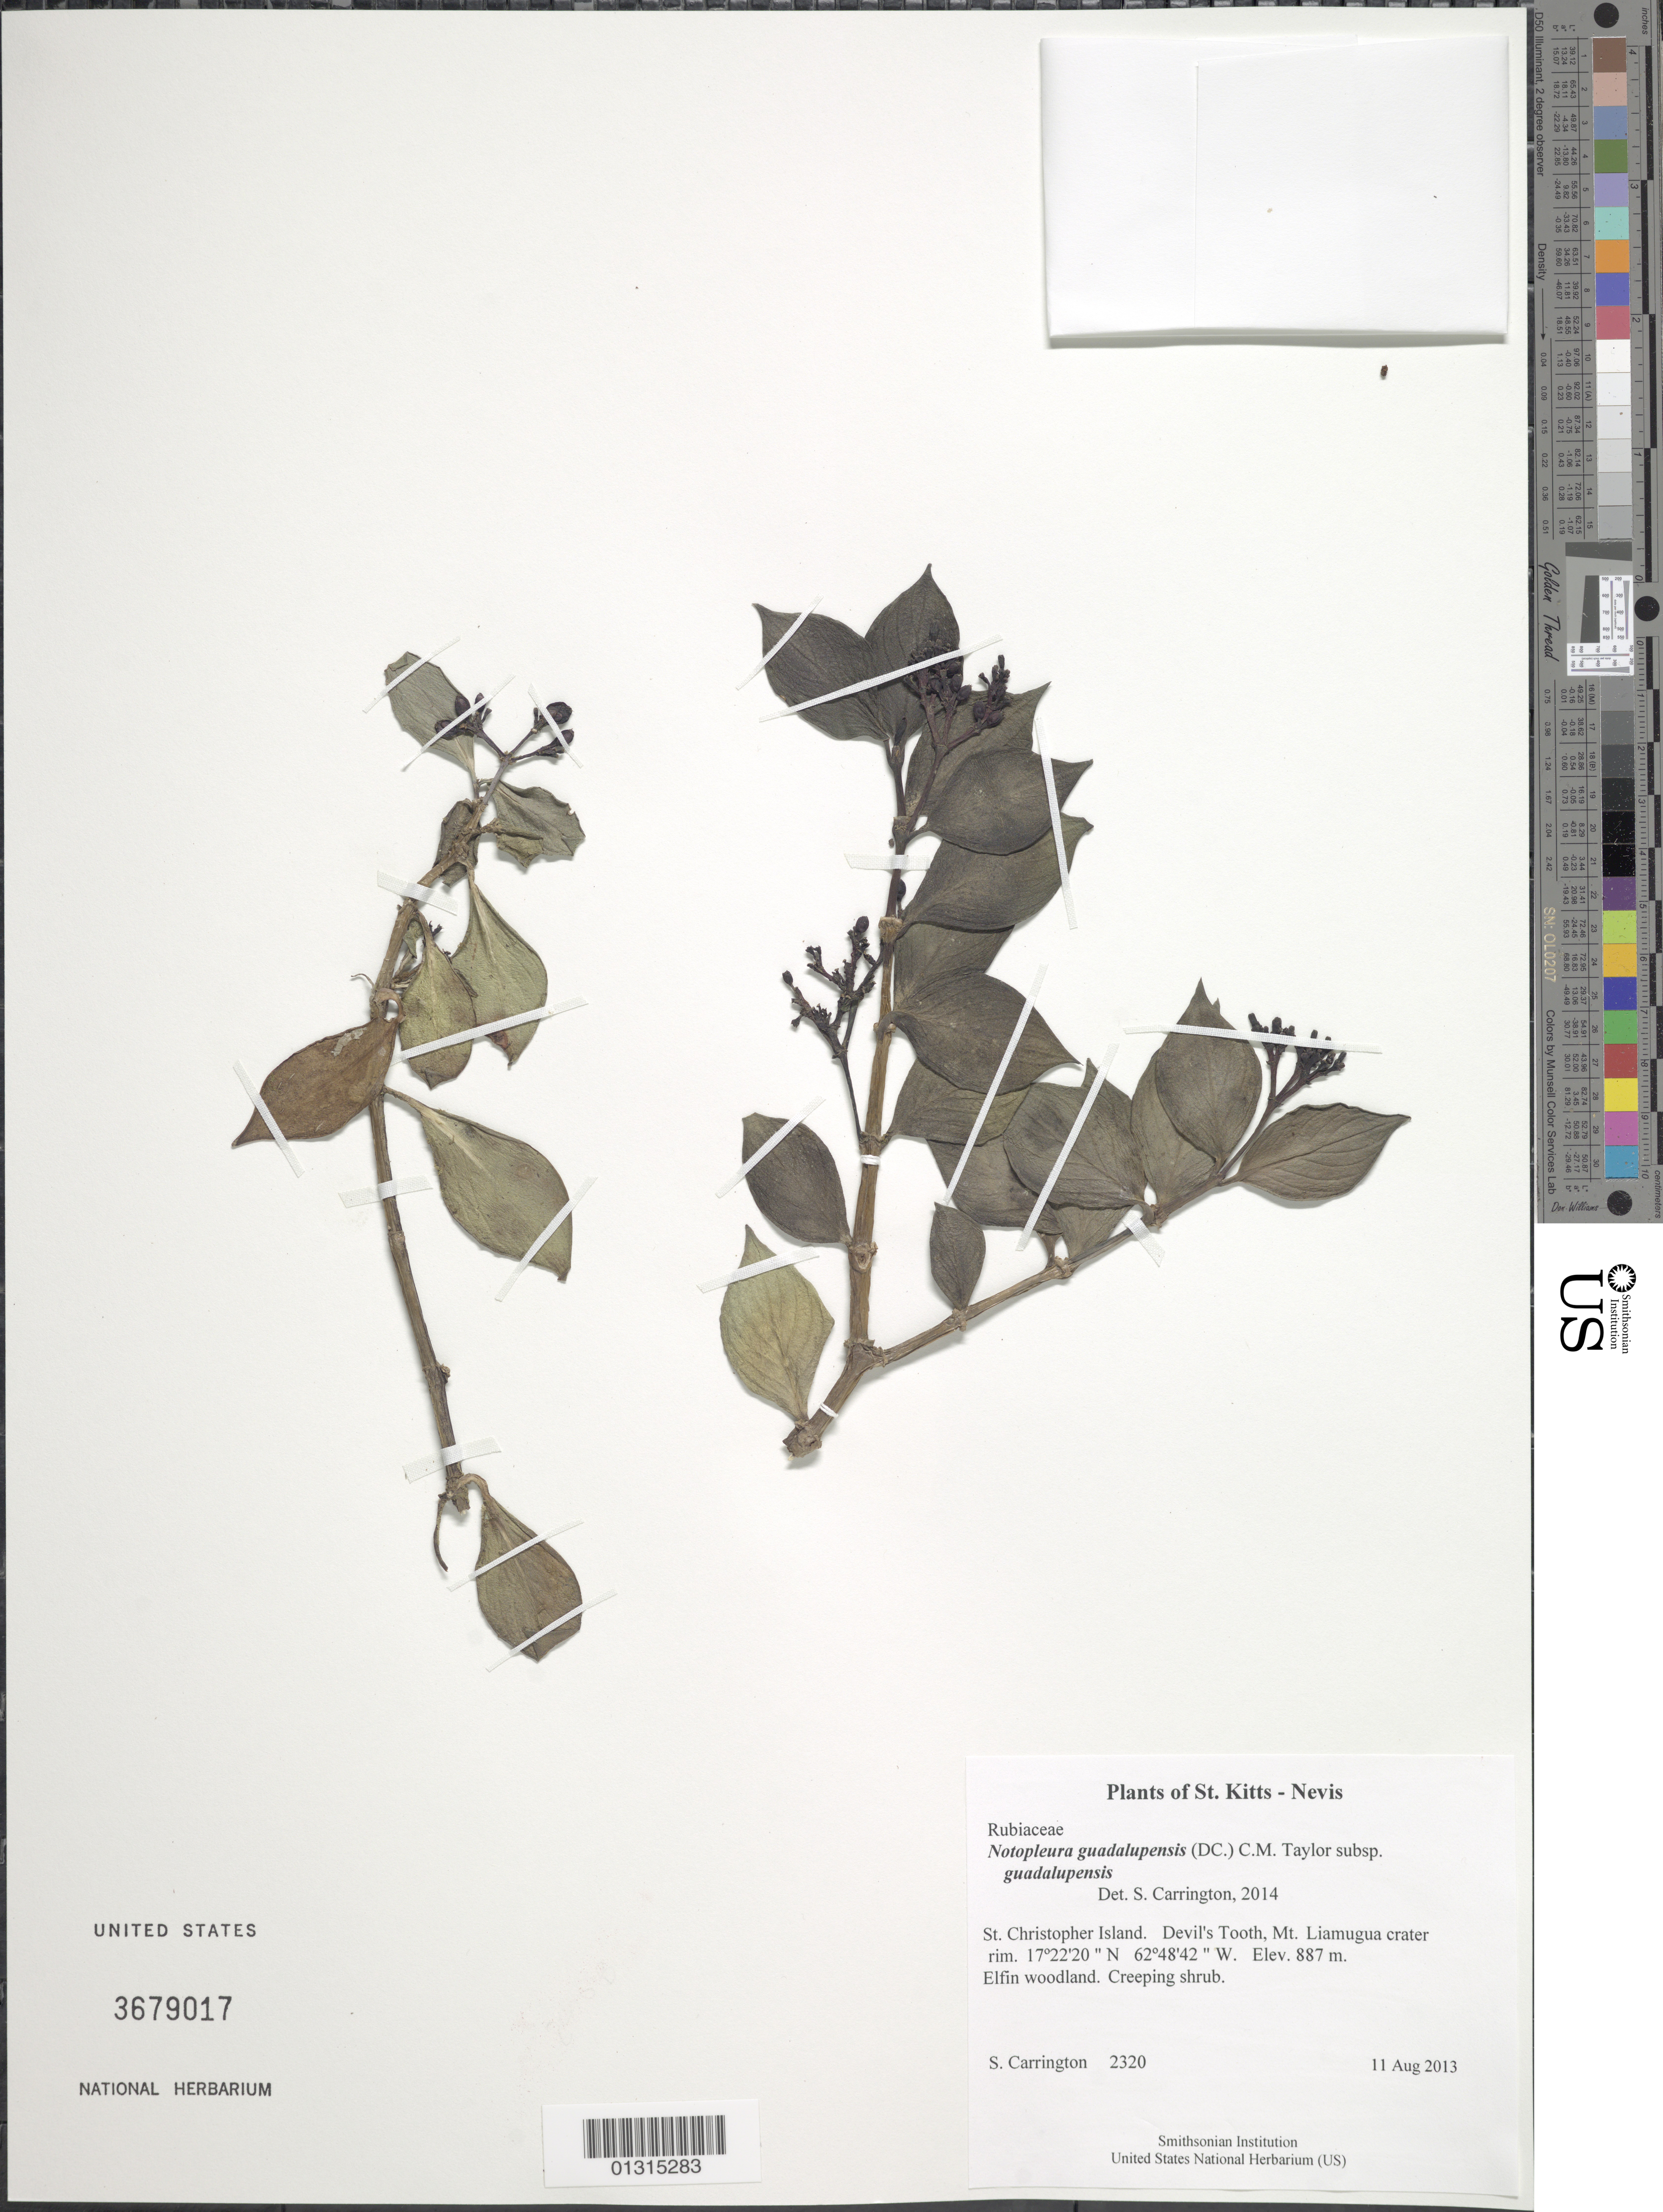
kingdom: Plantae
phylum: Tracheophyta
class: Magnoliopsida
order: Gentianales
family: Rubiaceae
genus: Notopleura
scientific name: Notopleura guadalupensis subsp. guadalupensis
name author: (DC.) C.M. Taylor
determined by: Carrington, C. M. S.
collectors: C. M. S. Carrington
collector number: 2320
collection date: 2013-08-11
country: St. Christopher-Nevis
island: St. Christopher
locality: Devil's Tooth, Mt. Liamugua crater rim.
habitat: Elfin woodland.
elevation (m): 887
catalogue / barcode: US 3679017